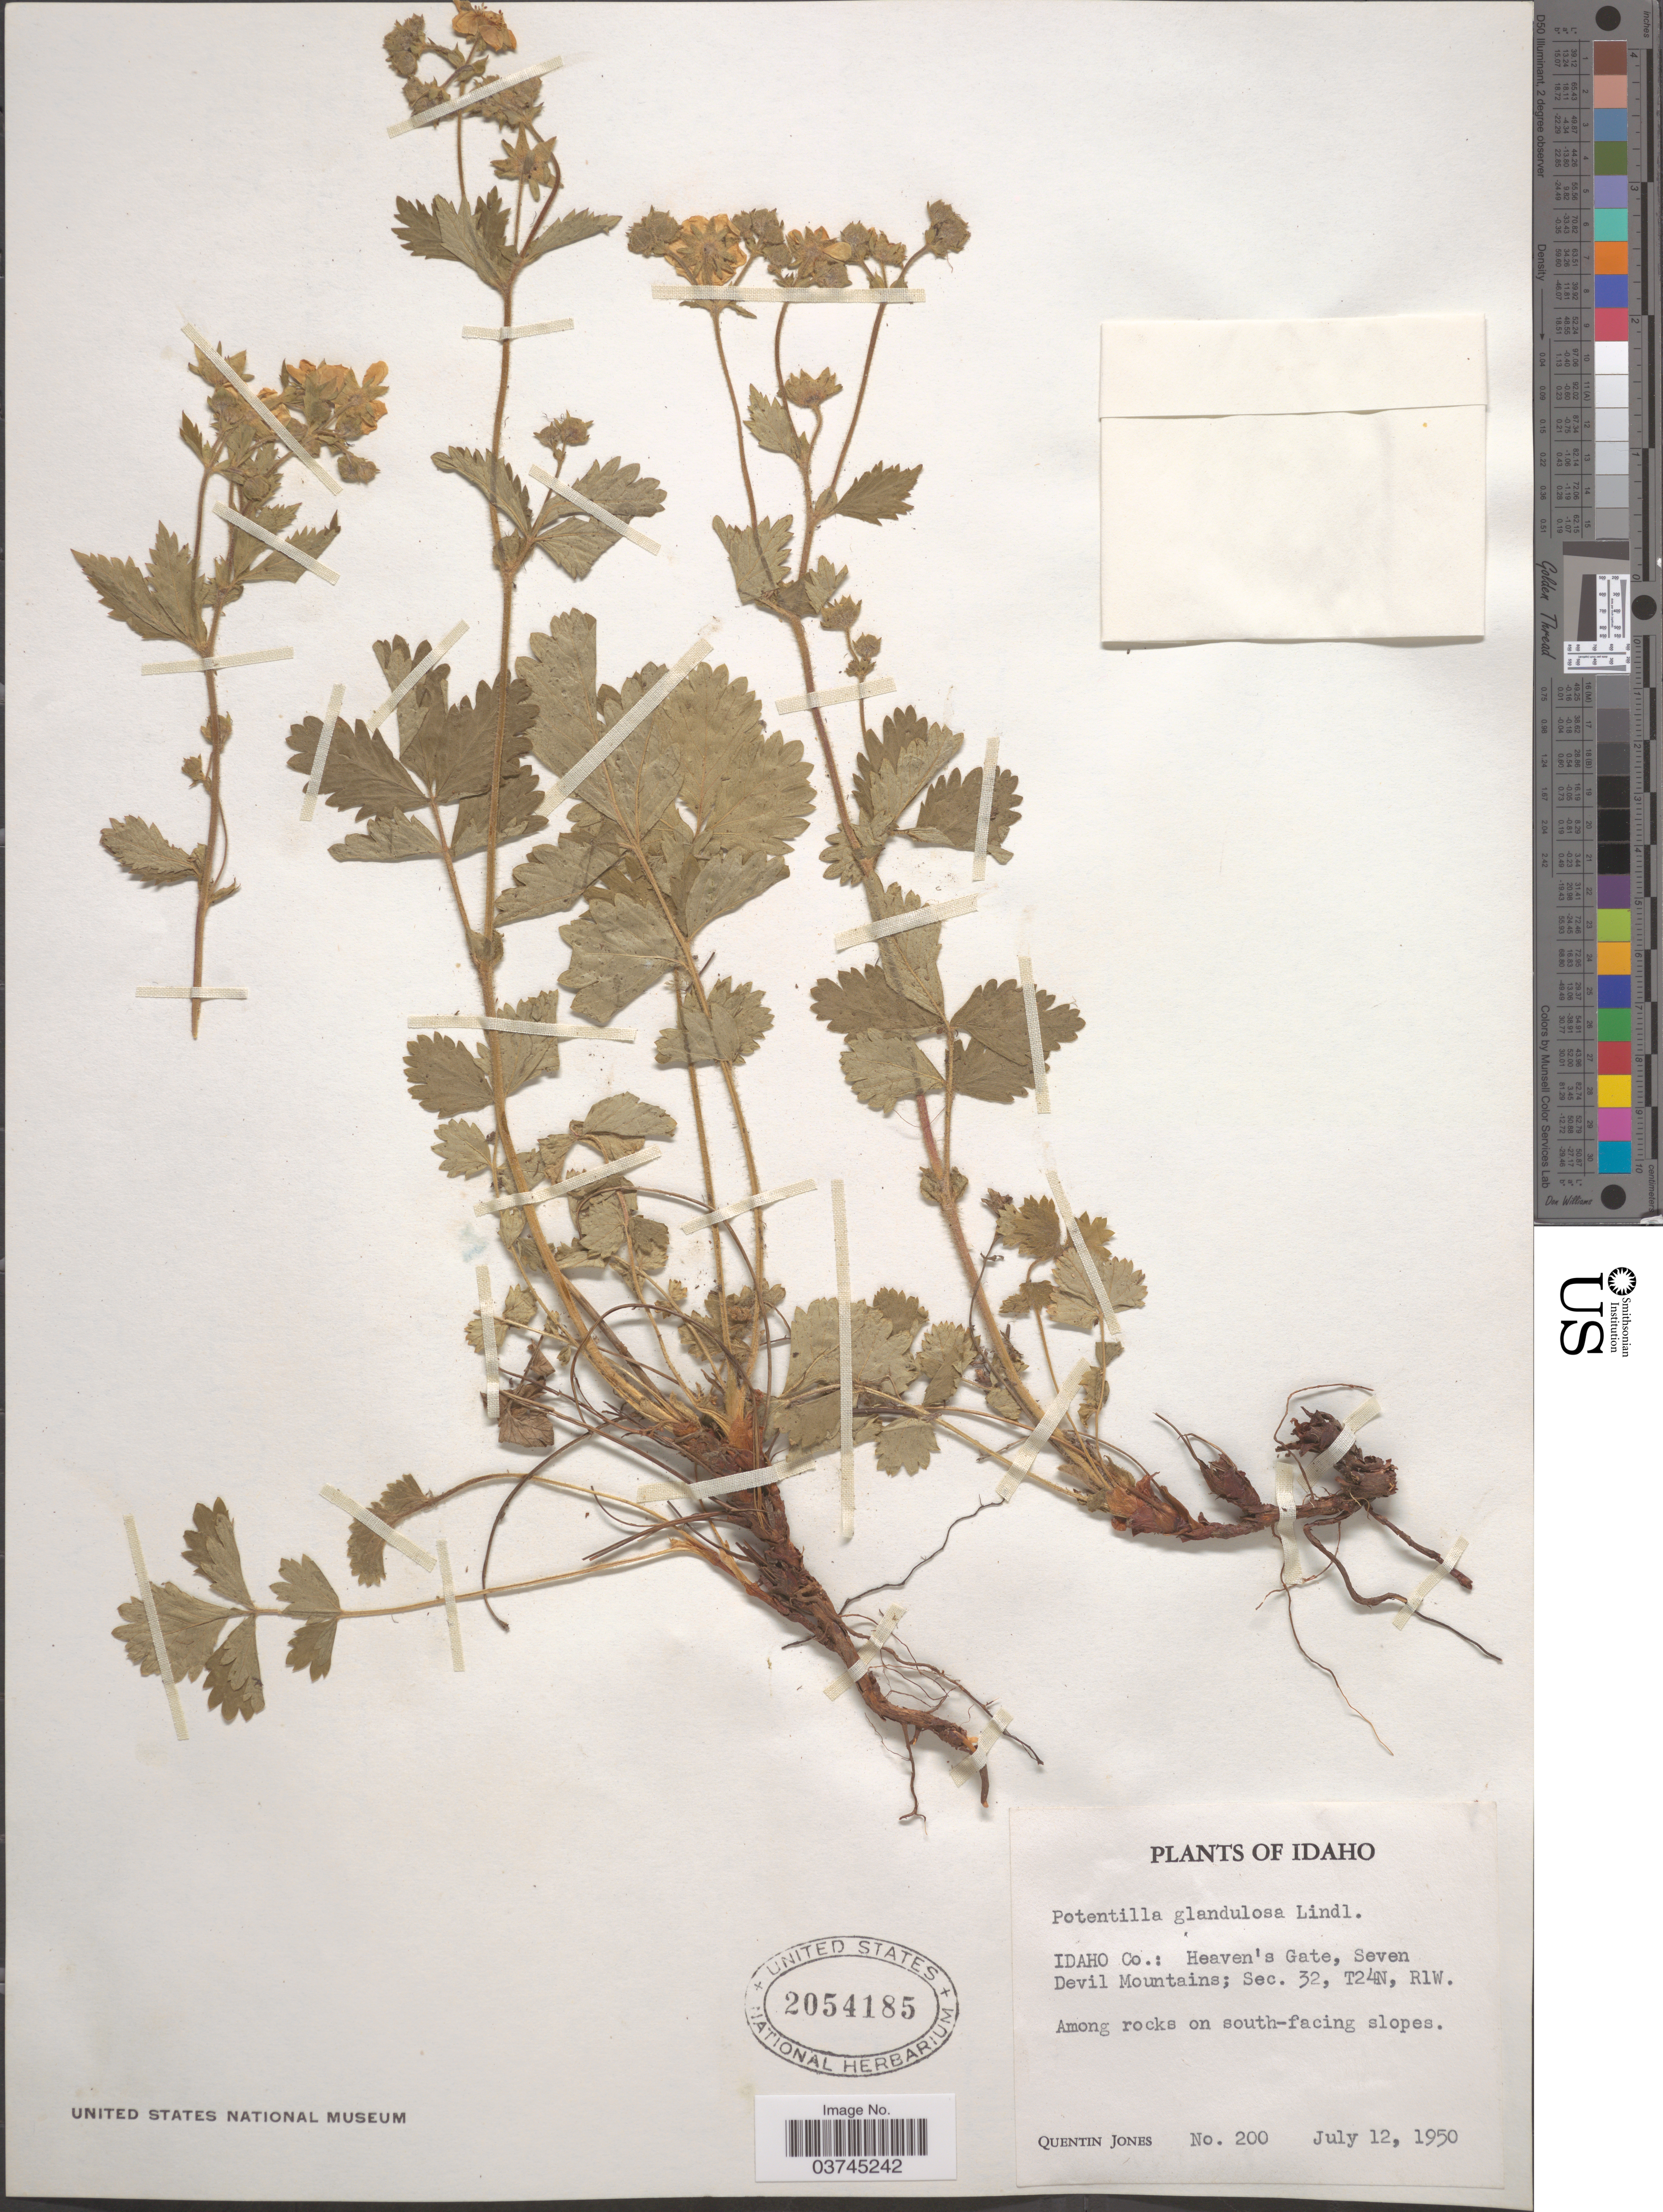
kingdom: Plantae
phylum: Tracheophyta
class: Magnoliopsida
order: Rosales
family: Rosaceae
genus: Drymocallis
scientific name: Drymocallis glandulosa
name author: (Lindl.) Rydb.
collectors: Q. Jones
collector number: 200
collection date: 1950-07-12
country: United States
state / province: Idaho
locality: Idaho Co.: Heaven's Gate, Seven Devil Mountains: Sec. 32, T24N, R1W. Among rocks on south-facing slopes.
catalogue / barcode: US 2054185